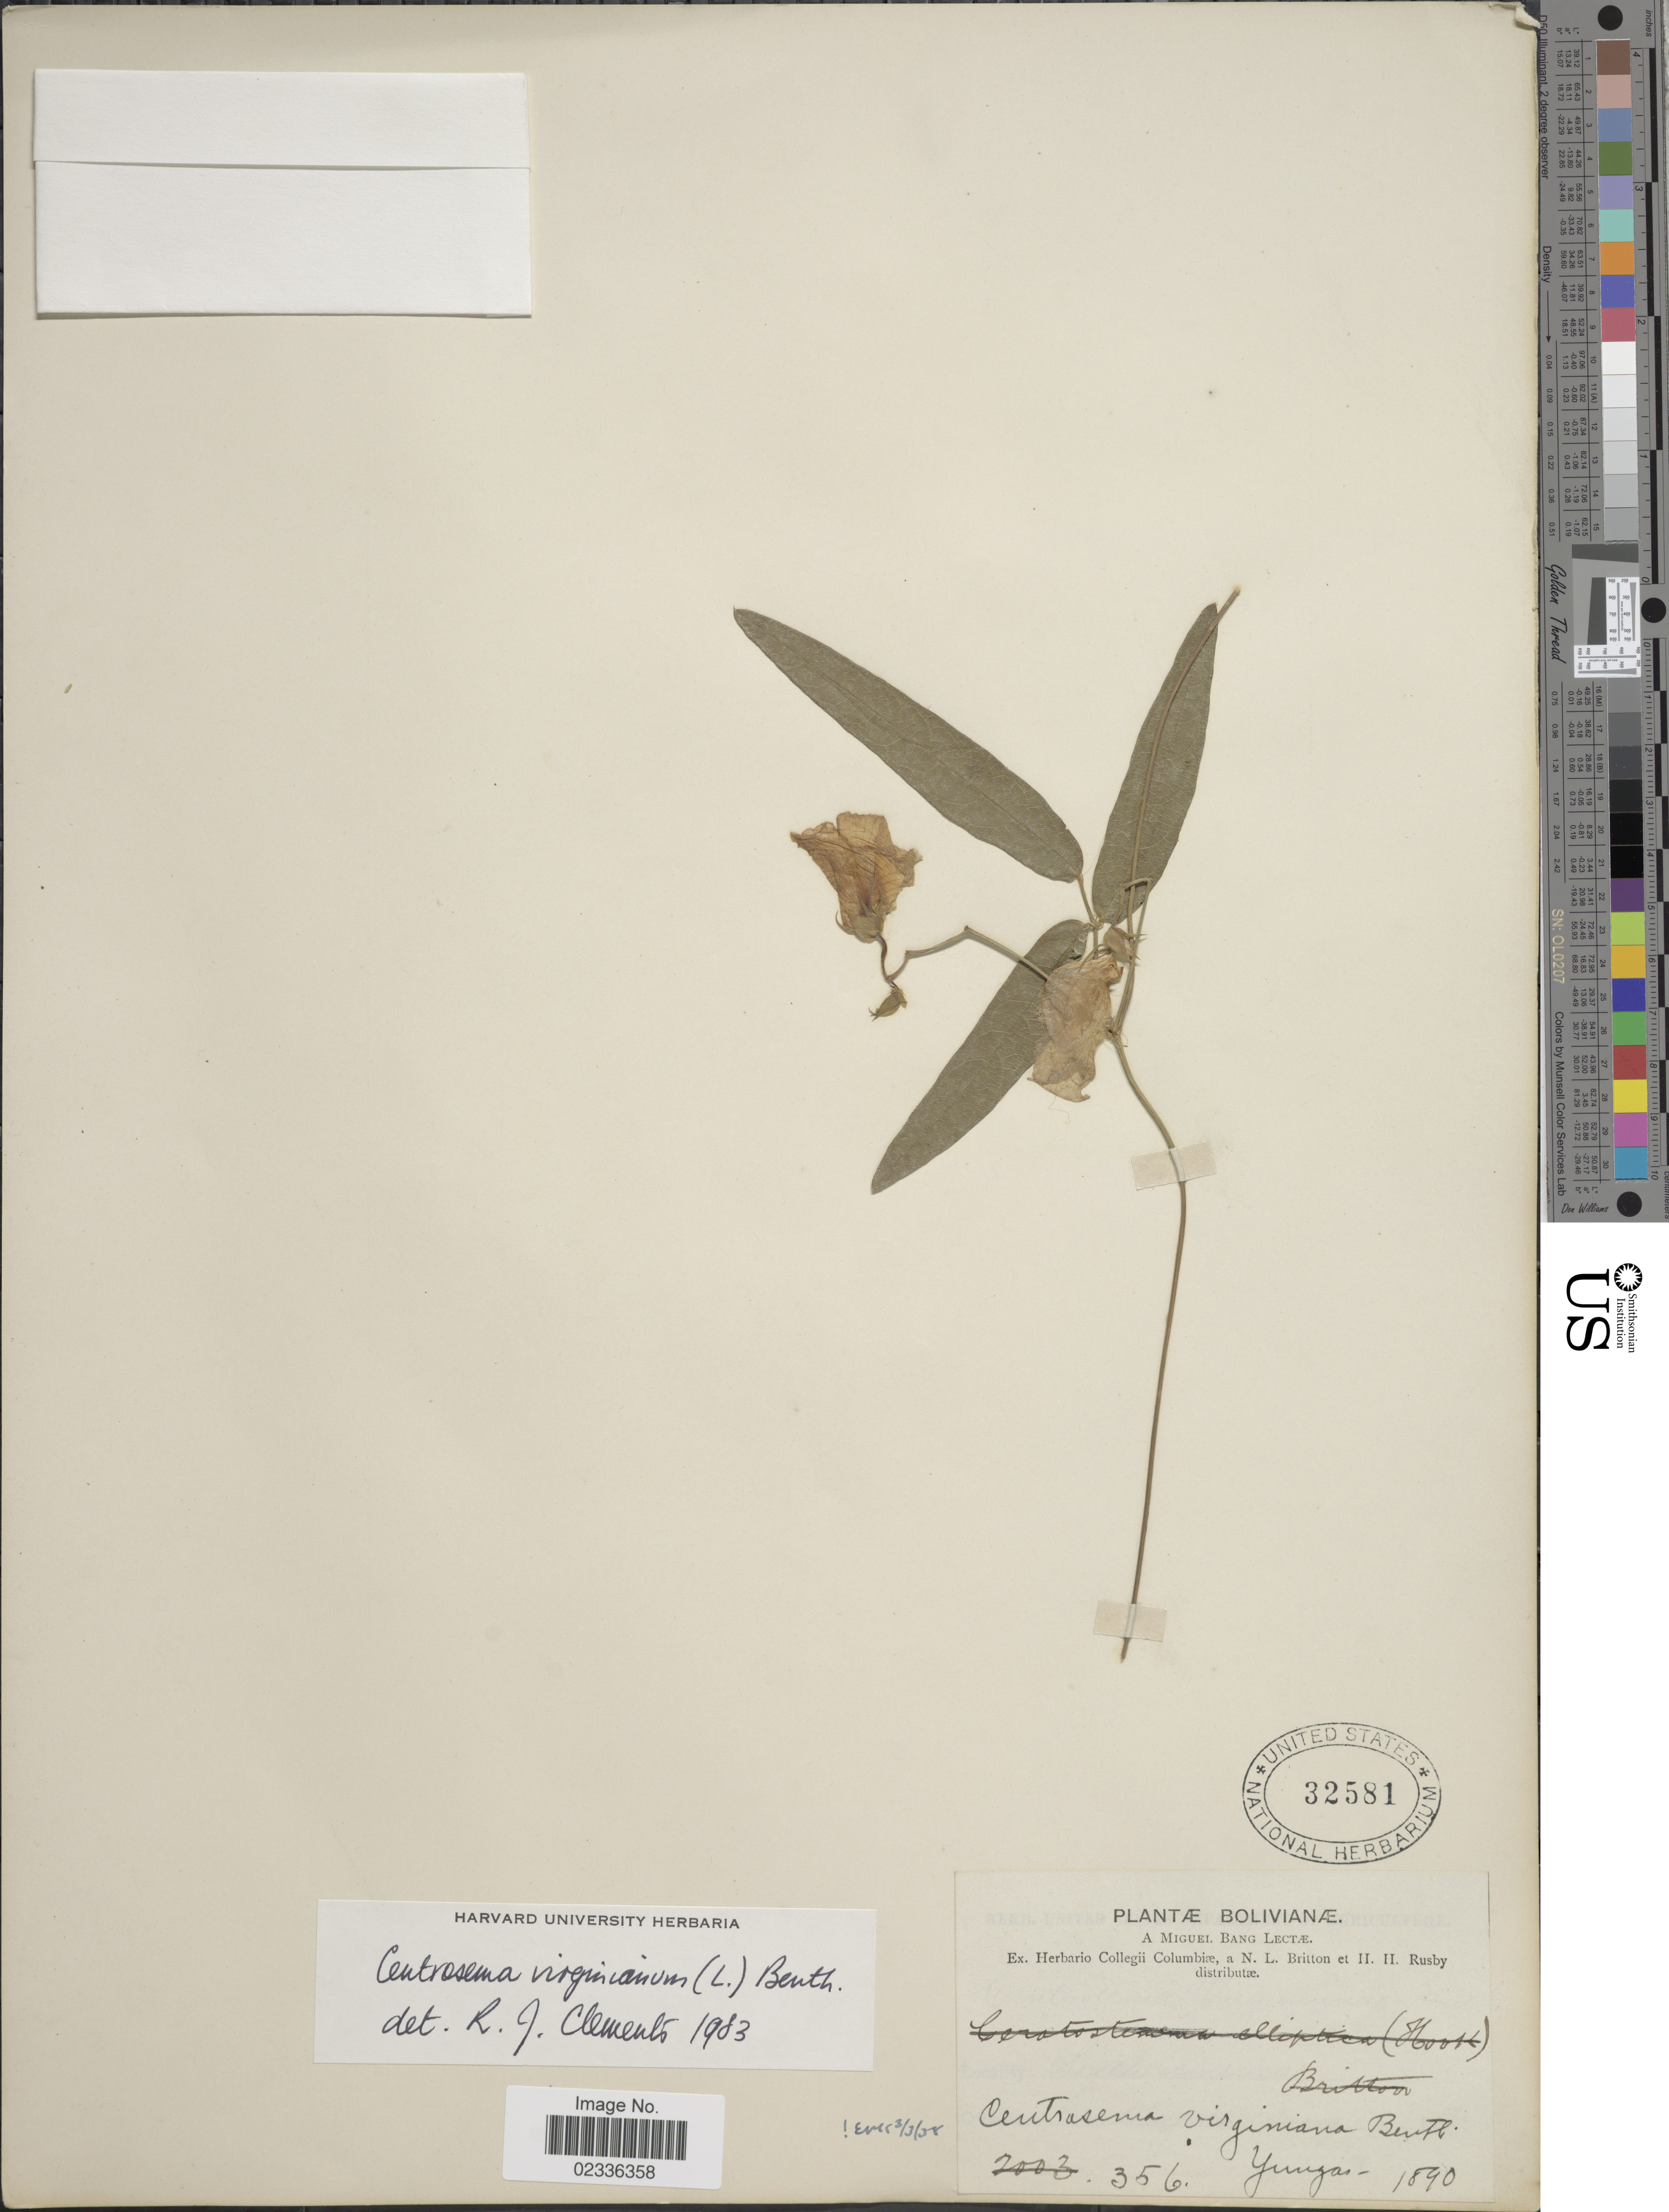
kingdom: Plantae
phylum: Tracheophyta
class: Magnoliopsida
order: Fabales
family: Fabaceae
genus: Centrosema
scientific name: Centrosema virginianum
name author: (L.) Benth.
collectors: M. Bang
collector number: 356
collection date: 1890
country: Bolivia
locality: Yungas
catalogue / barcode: US 32581